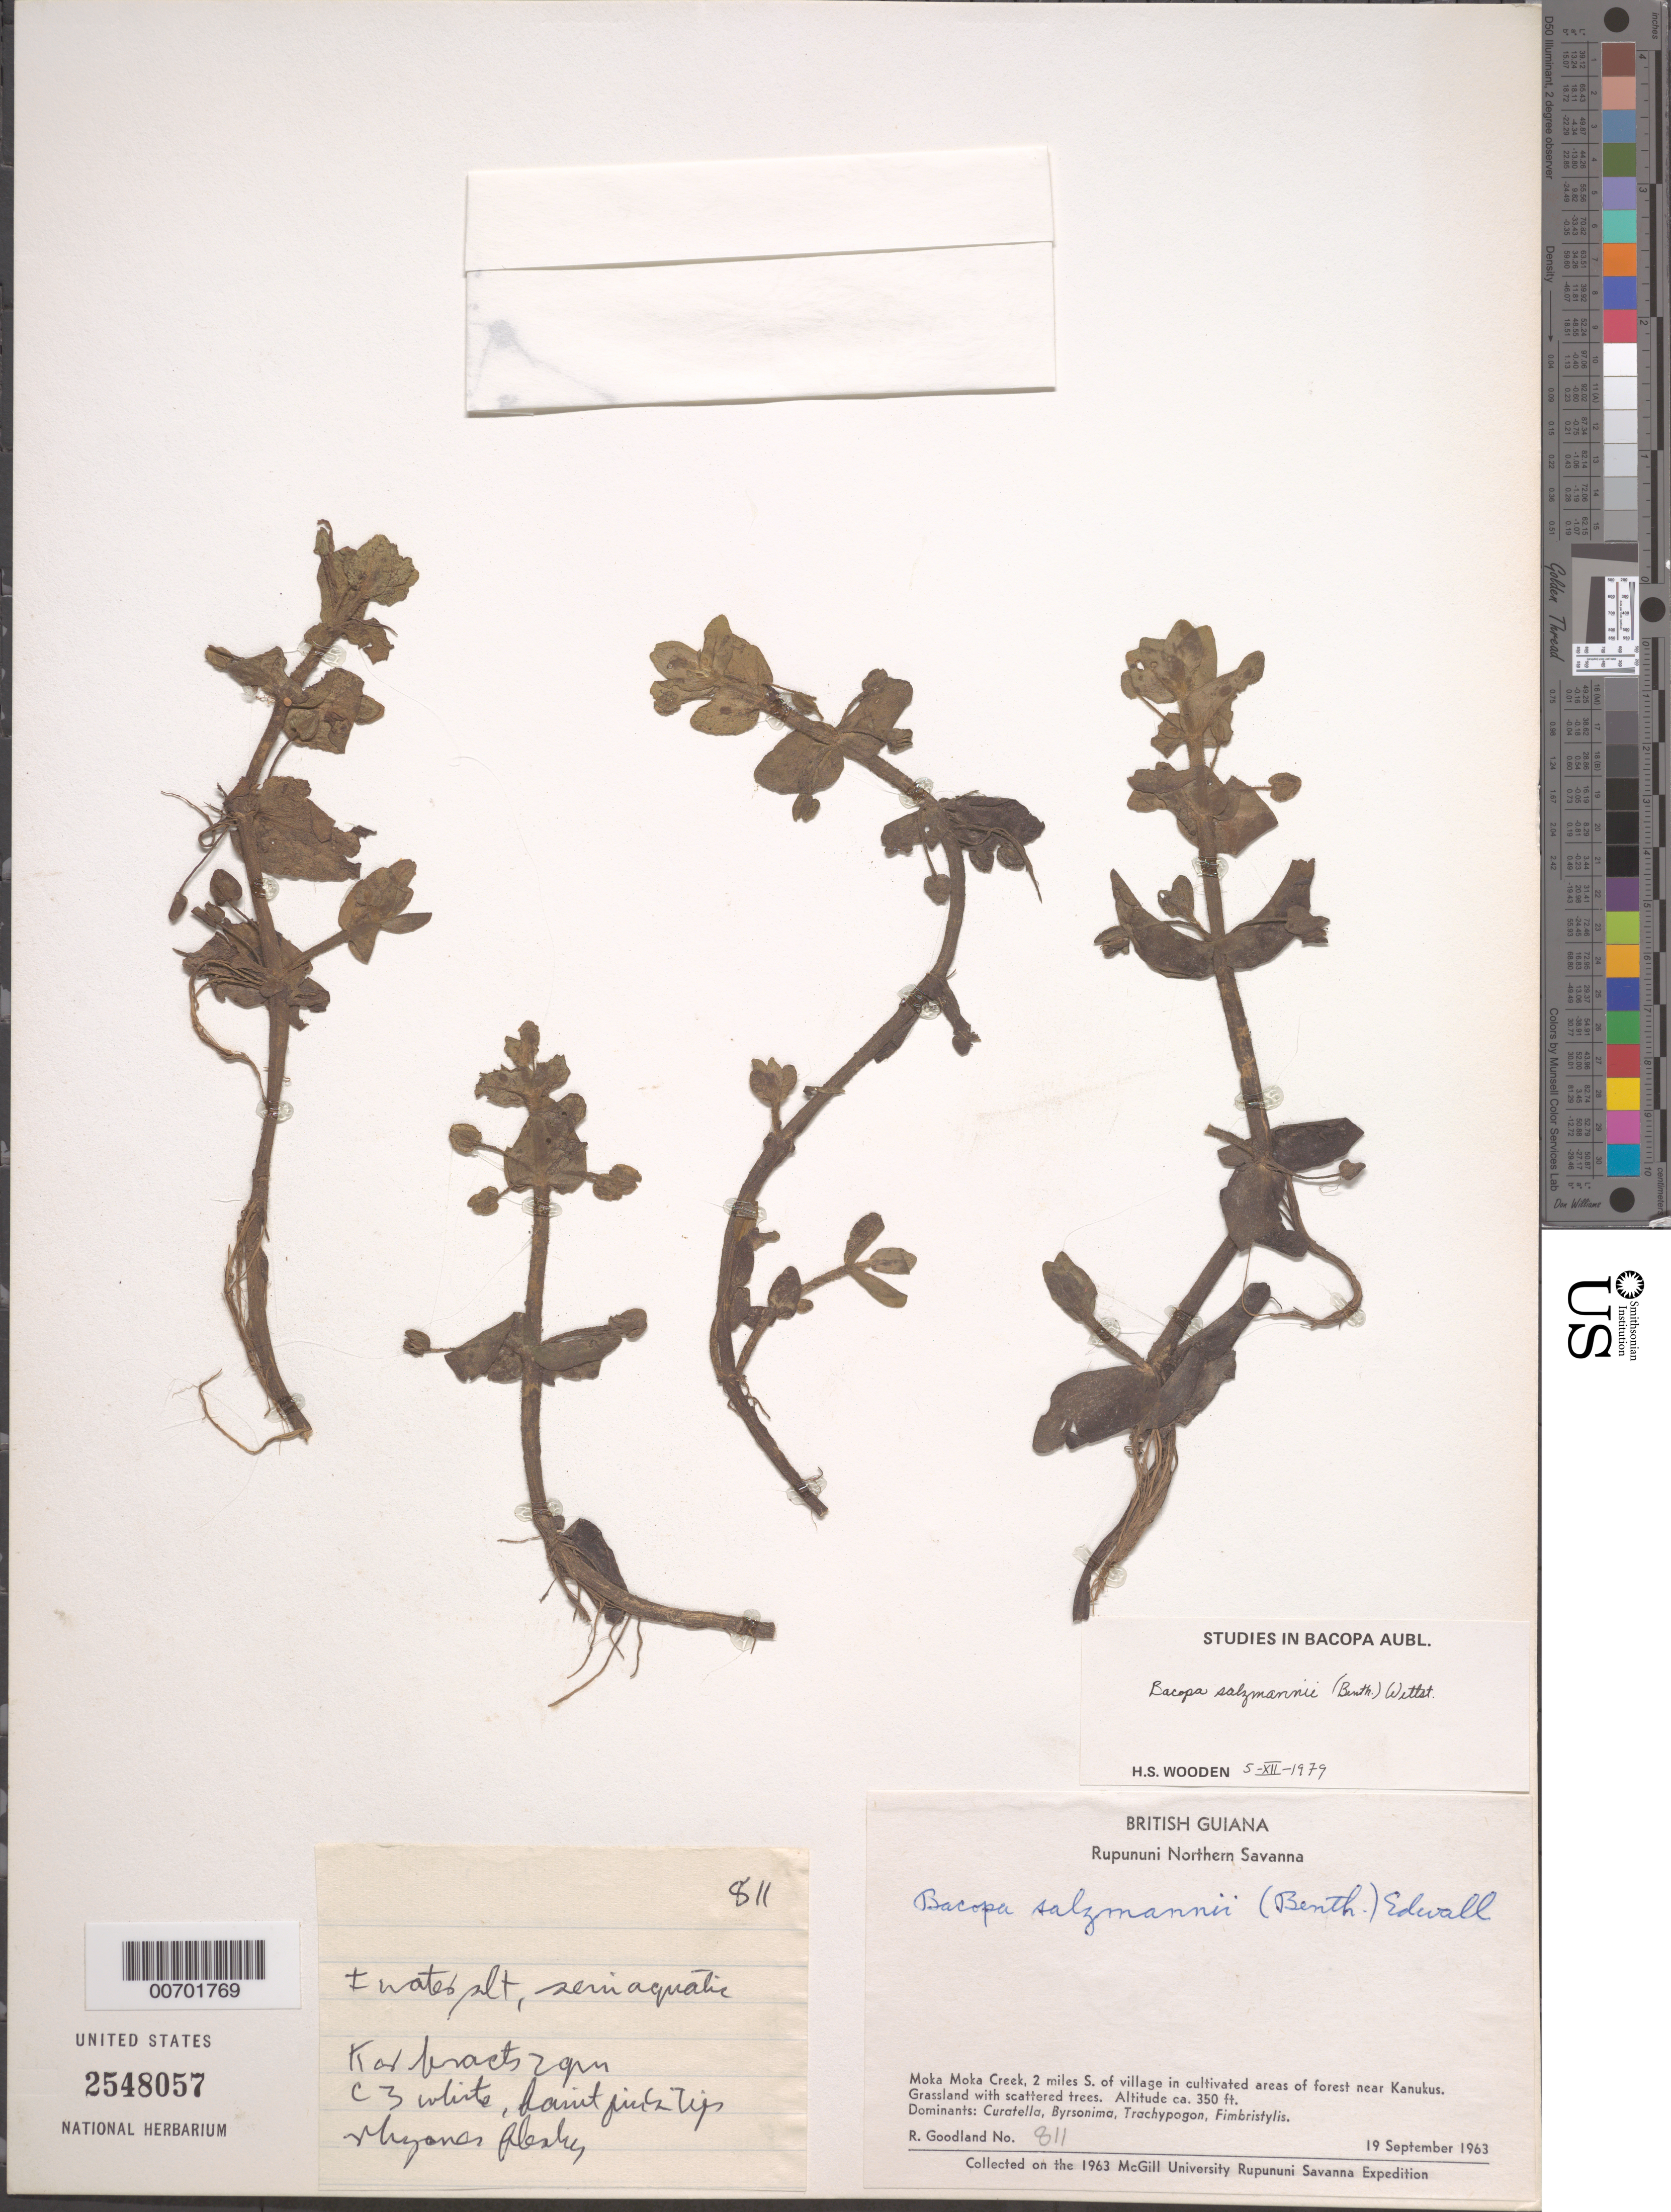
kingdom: Plantae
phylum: Tracheophyta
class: Magnoliopsida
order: Lamiales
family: Plantaginaceae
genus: Bacopa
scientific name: Bacopa salzmannii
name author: (Benth.) Wettst. ex Edwall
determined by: Wooden, H. S.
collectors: R. Goodland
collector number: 811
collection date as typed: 19-Sep-63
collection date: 1963-09-19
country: Guyana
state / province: U. Takutu-U. Essequibo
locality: Rupununi Northern Savanna, Moka Moka Creek, 2 mi. S of village, near Kanukus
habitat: Grassland with scattered trees. Dominants: Curatella, Byrsonima, Trachypogon, Fimbristylis; in cultivated areas of forest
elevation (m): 107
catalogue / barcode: US 2548057